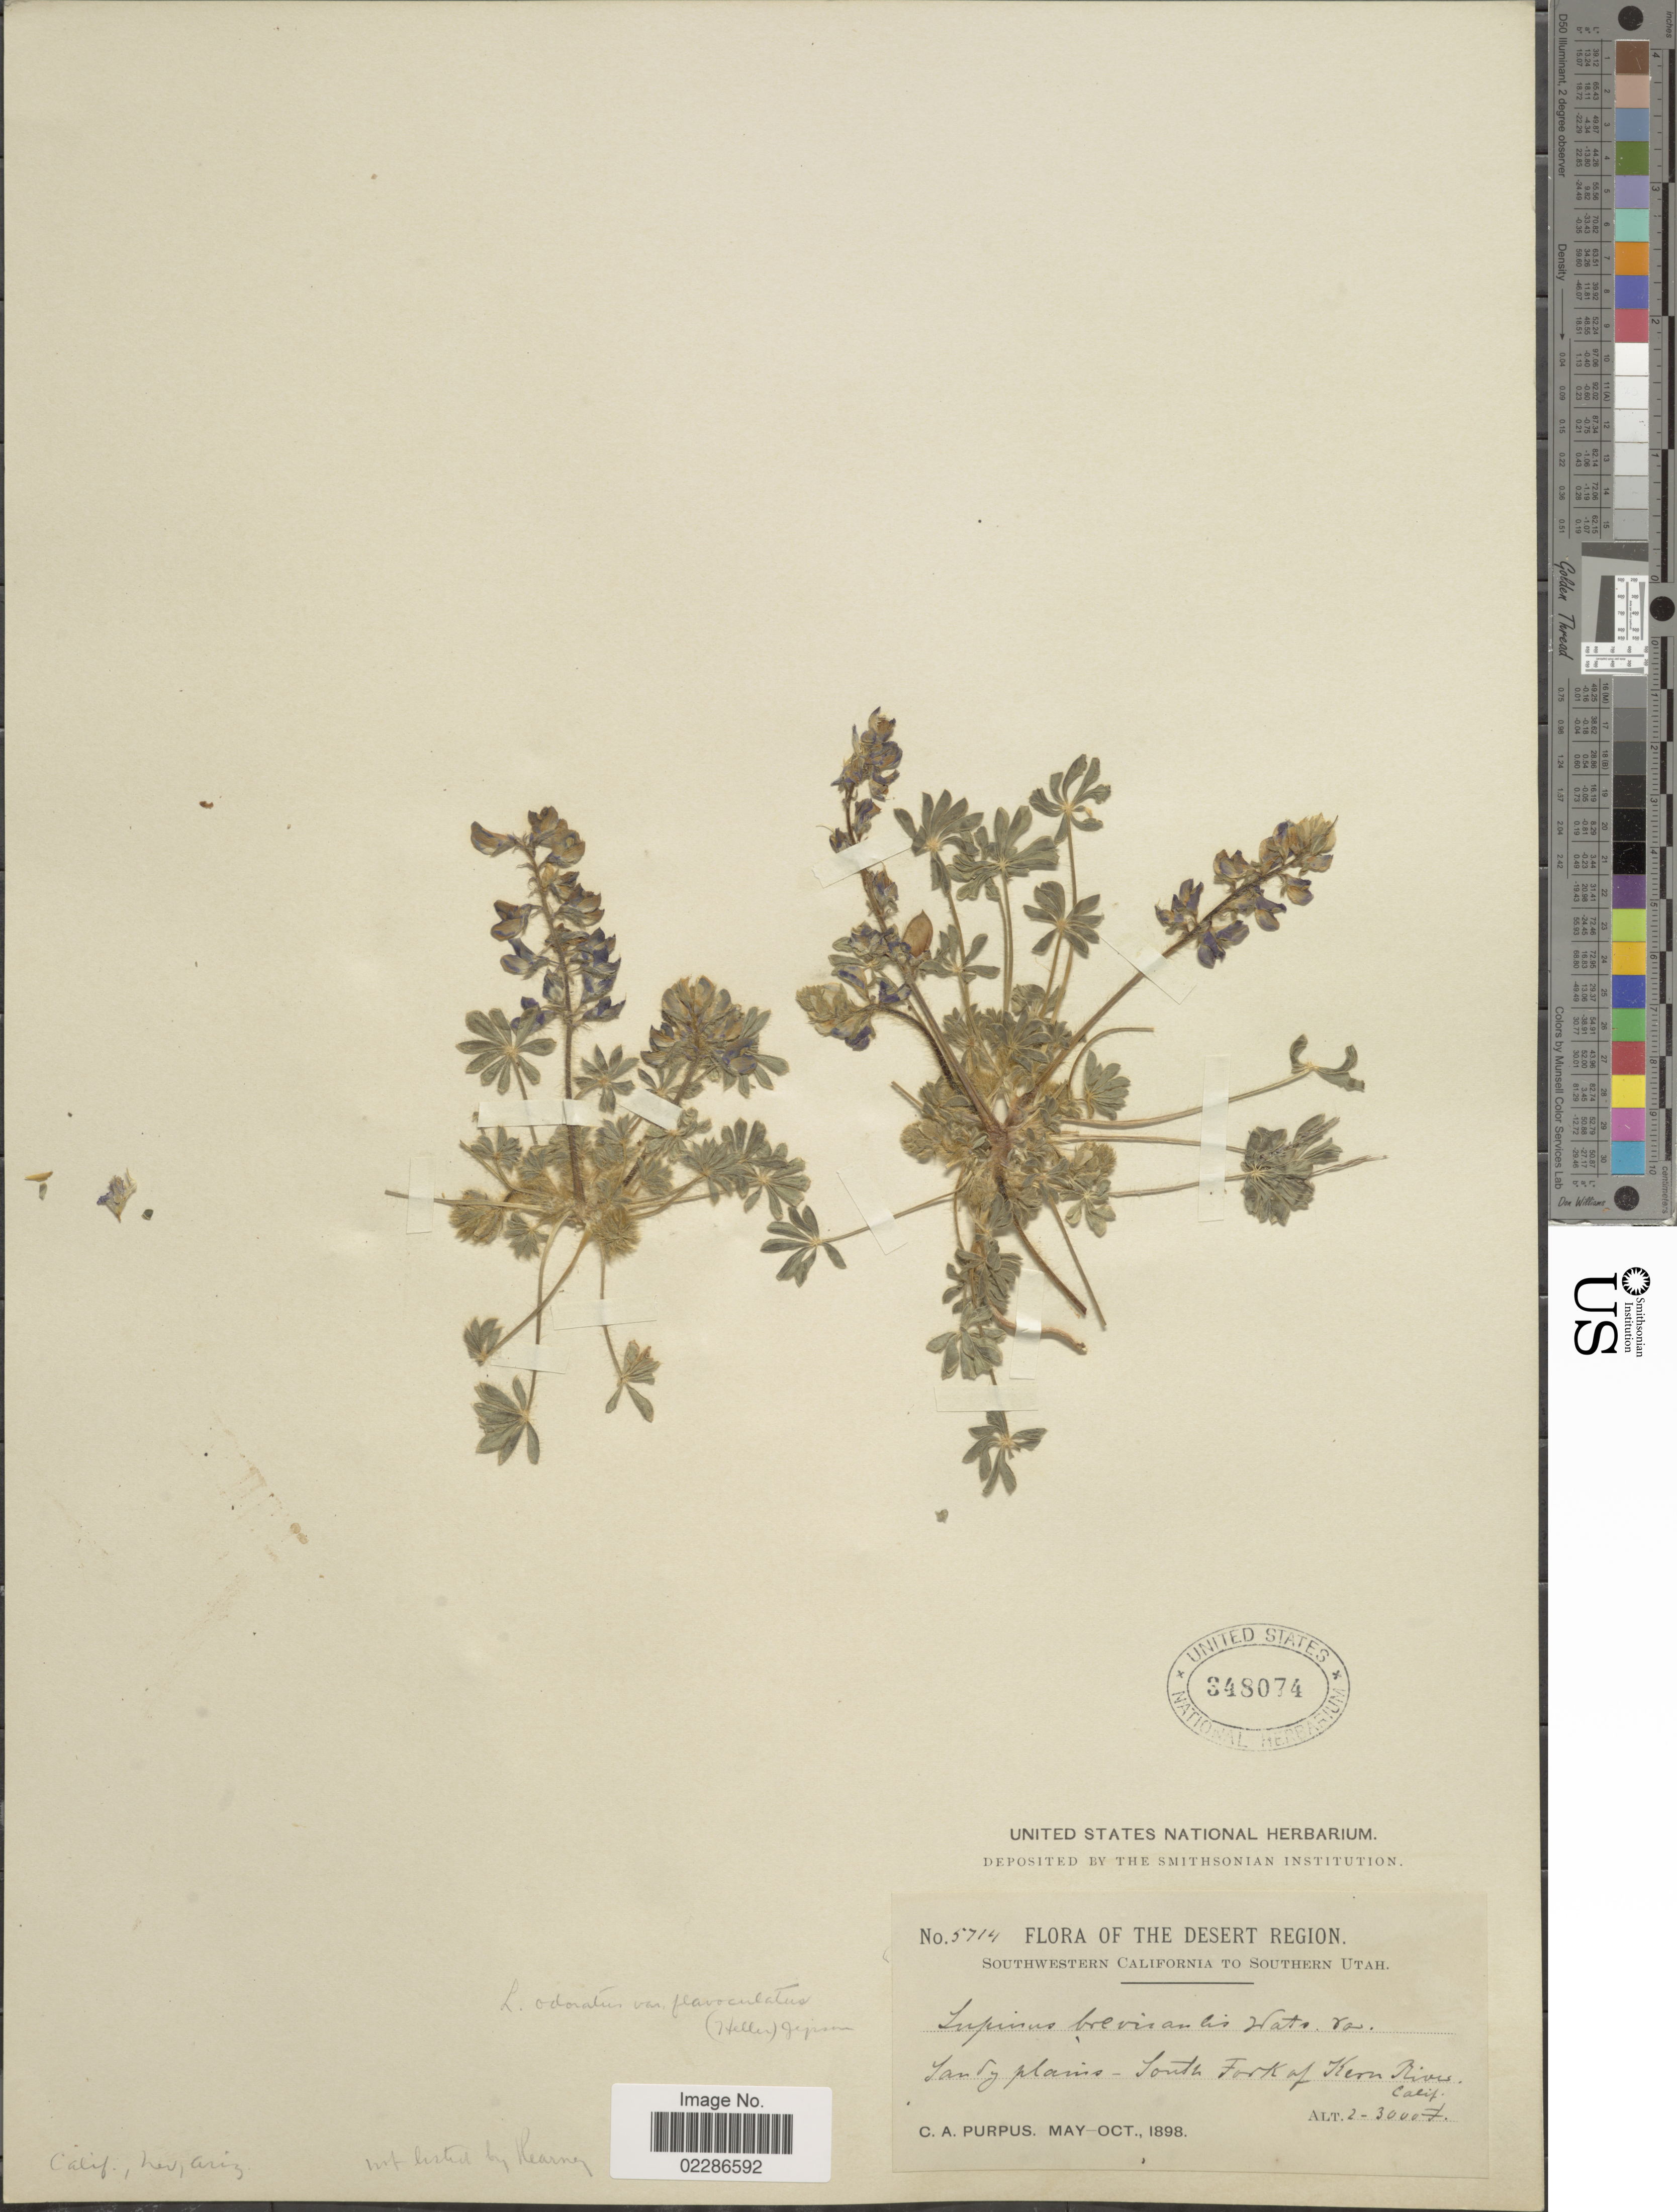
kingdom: Plantae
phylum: Tracheophyta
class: Magnoliopsida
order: Fabales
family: Fabaceae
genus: Lupinus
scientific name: Lupinus odoratus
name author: A. Heller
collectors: C. A. Purpus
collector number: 5714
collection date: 1898-05/1898-10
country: United States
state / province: California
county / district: Kern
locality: The Desert Region, Southwestern California to Southern Utah, Sandy plains - South Fork of Kern River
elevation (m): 610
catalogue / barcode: US 348074